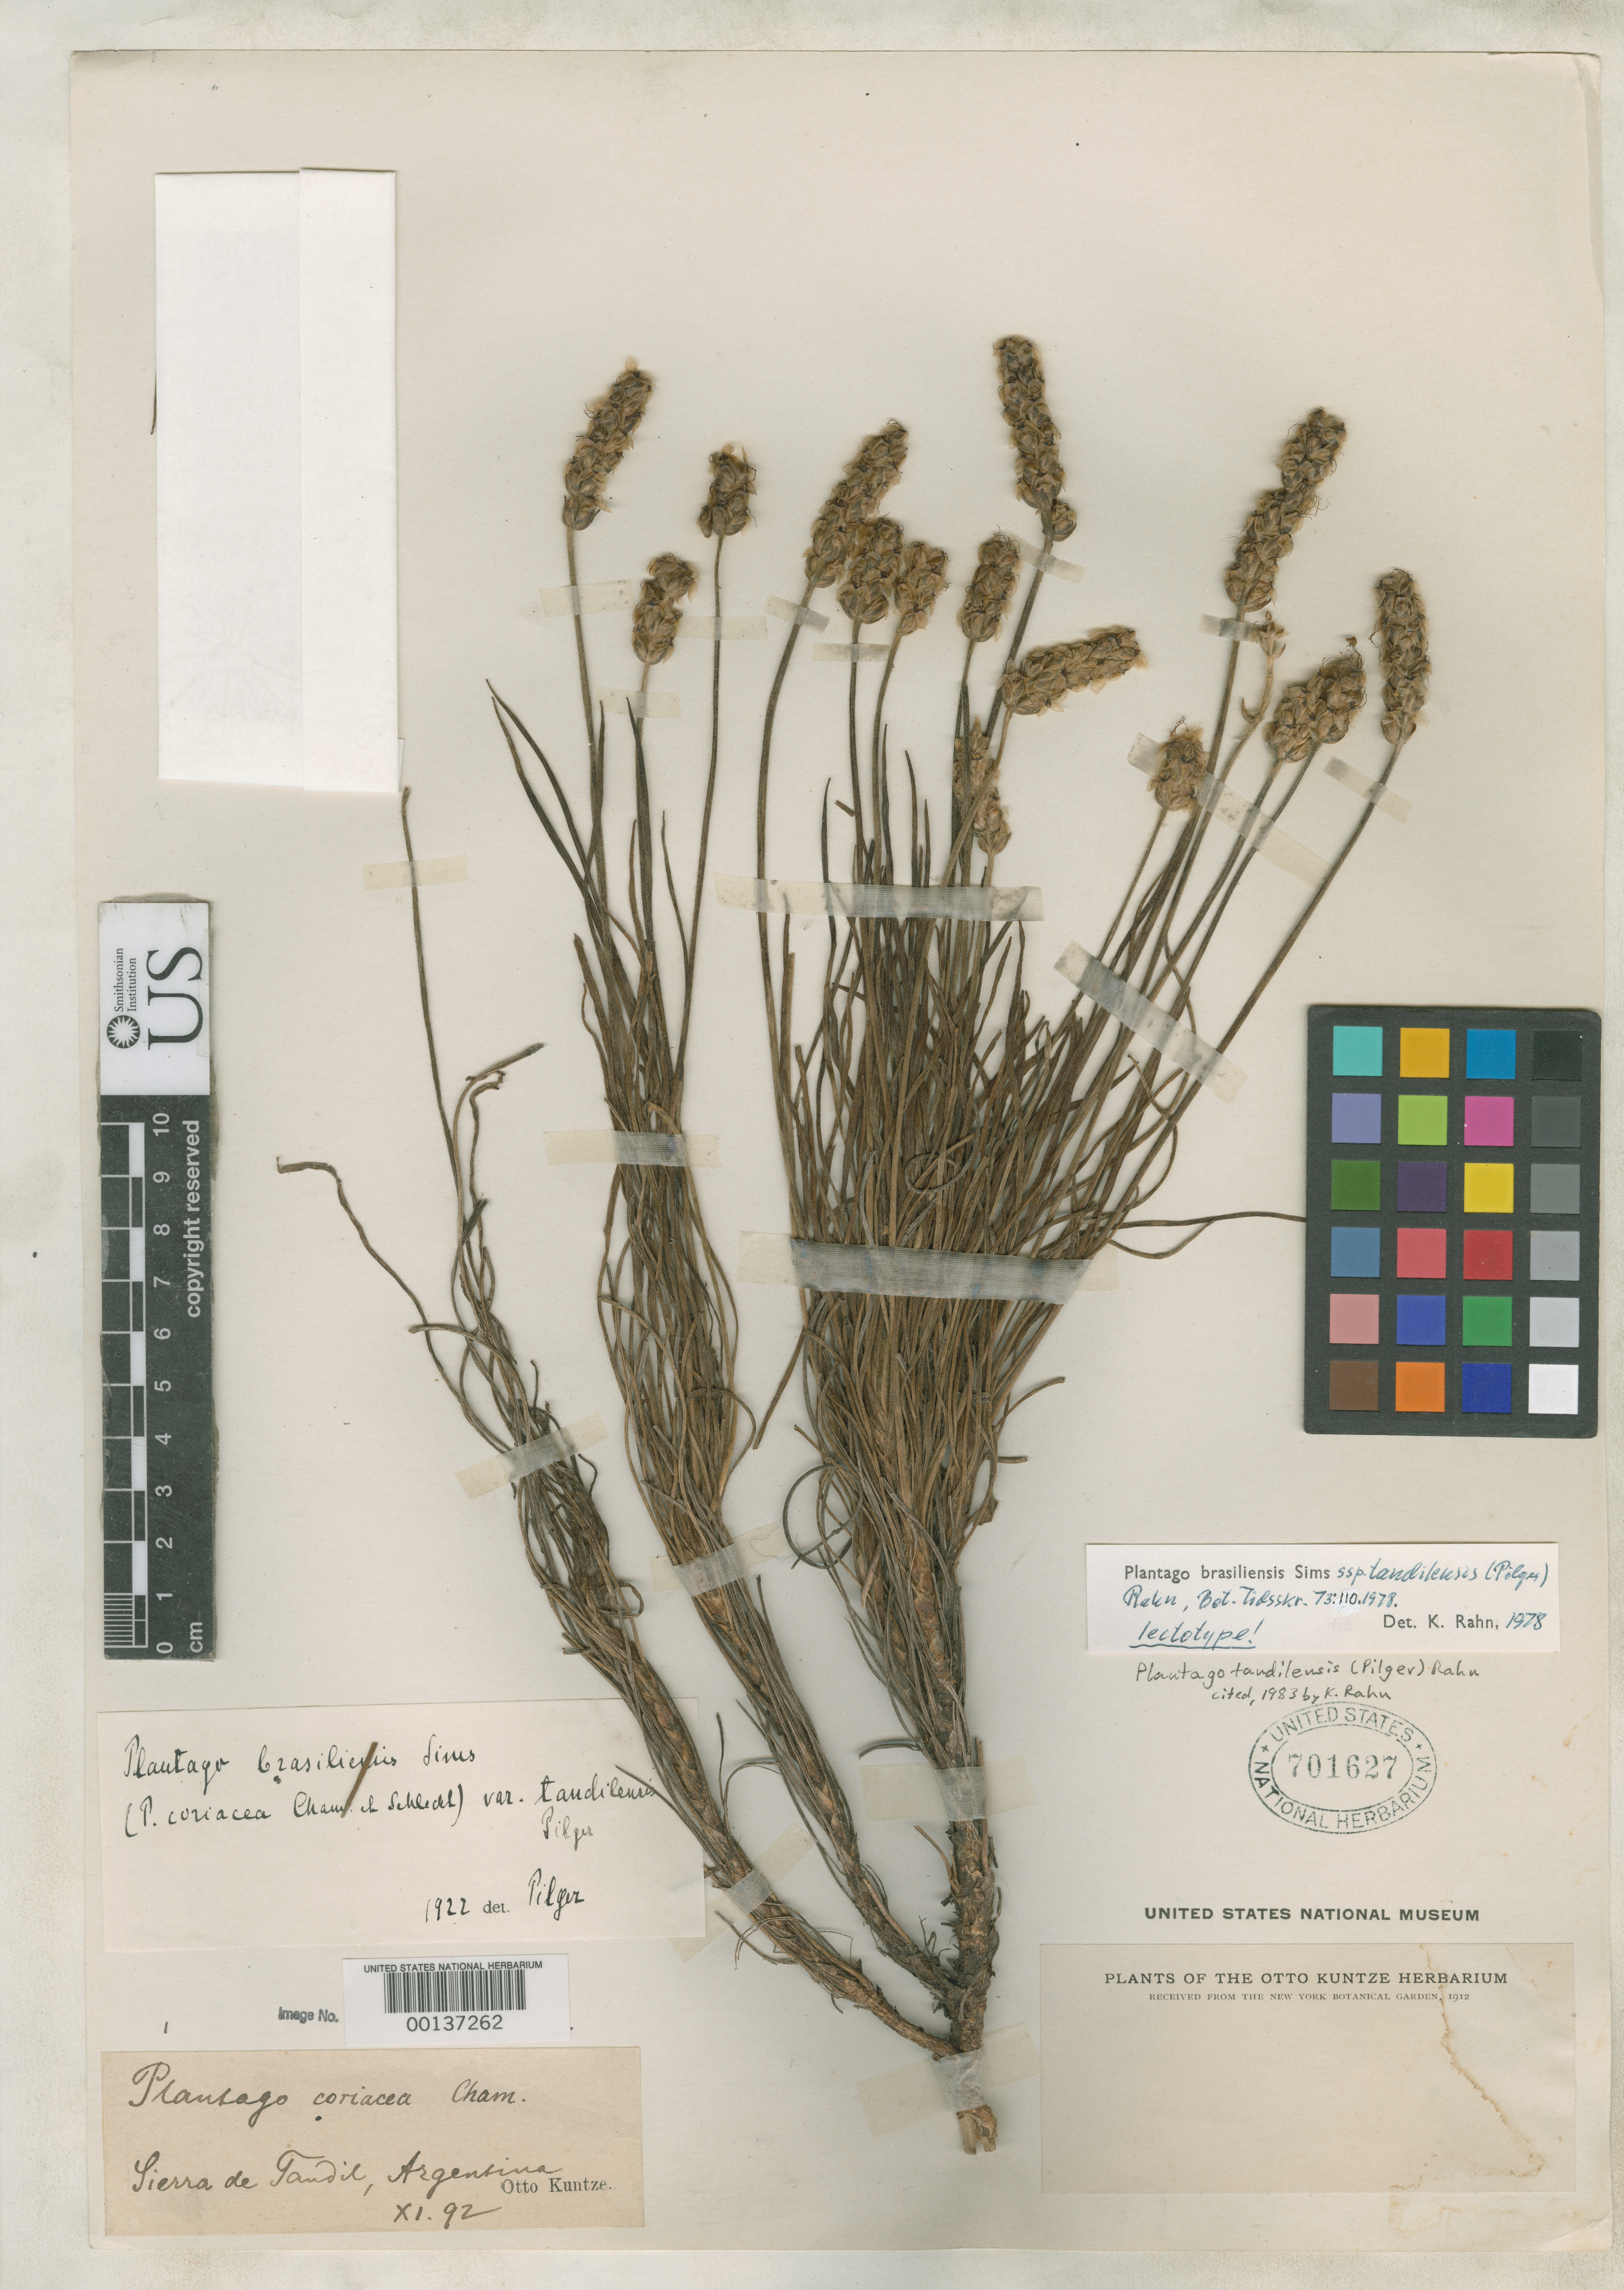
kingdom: Plantae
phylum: Tracheophyta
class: Magnoliopsida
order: Lamiales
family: Plantaginaceae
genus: Plantago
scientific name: Plantago brasiliensis var. tandilensis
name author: Pilg.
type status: Lectotype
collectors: C.E.O. Kuntze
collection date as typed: Nov 1892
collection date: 1892-11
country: Argentina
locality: Sierra de Tandil.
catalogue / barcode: US 701627